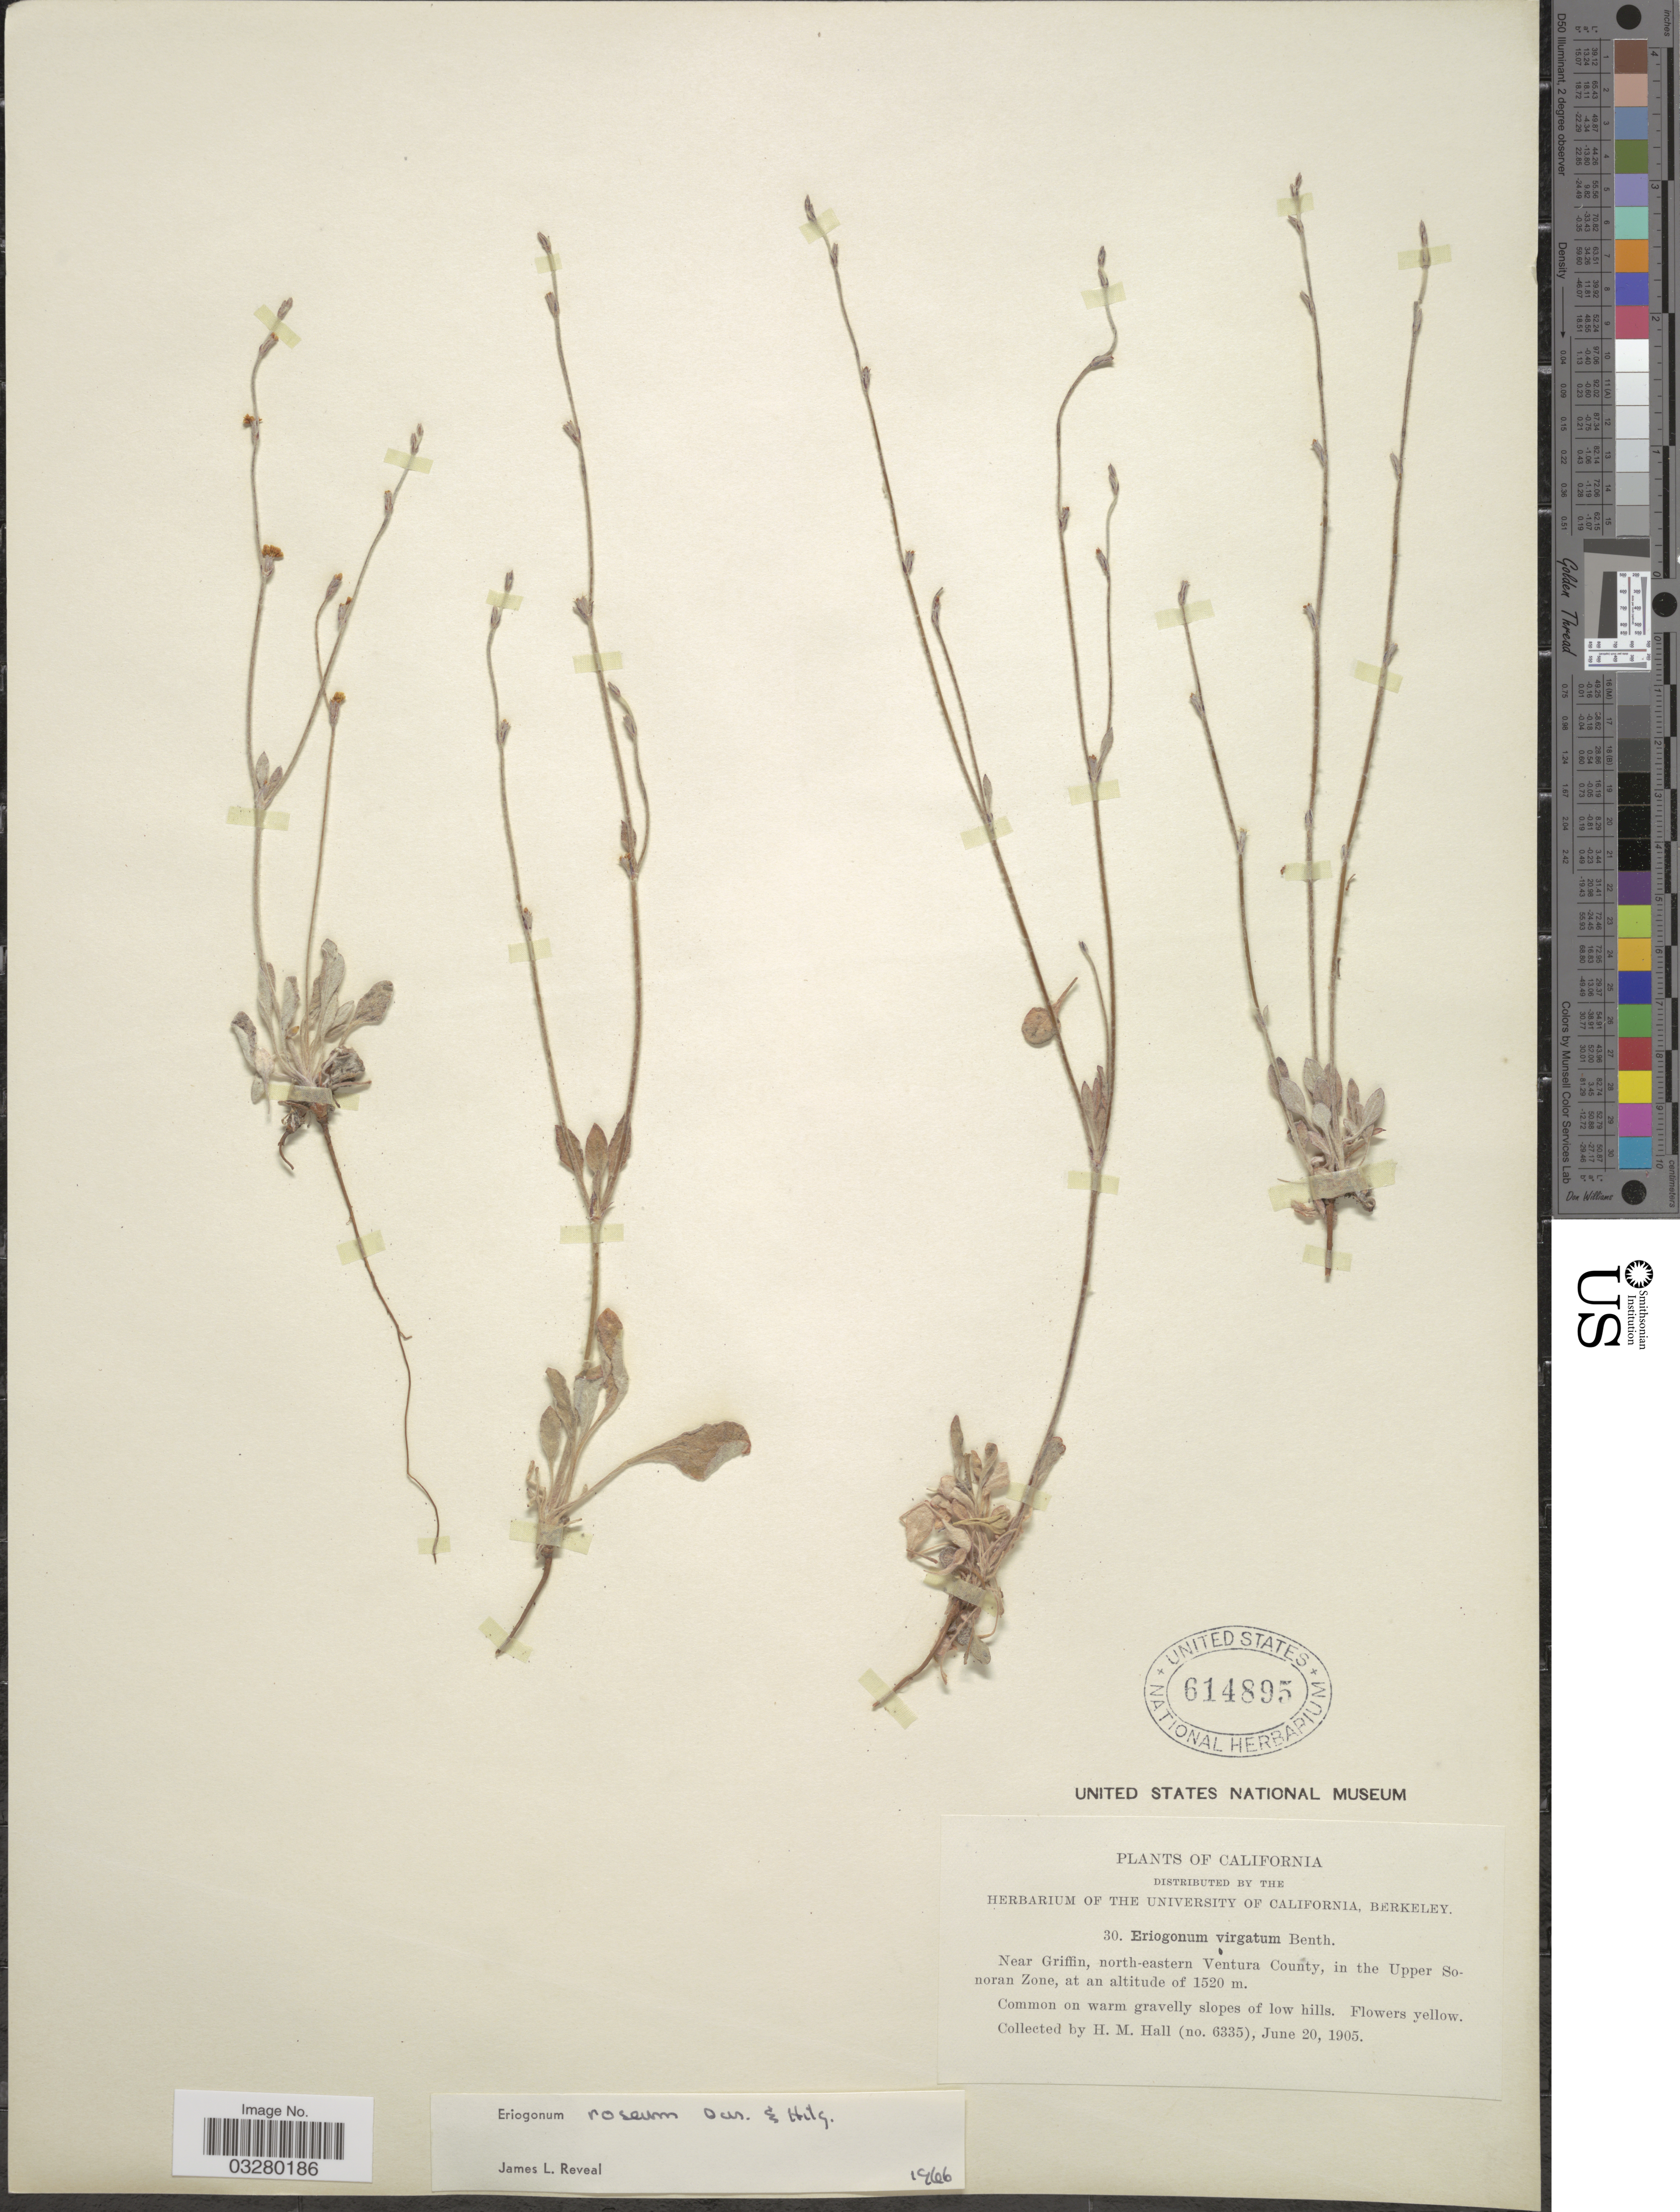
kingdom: Plantae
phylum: Tracheophyta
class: Magnoliopsida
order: Caryophyllales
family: Polygonaceae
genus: Eriogonum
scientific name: Eriogonum roseum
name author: Durand & Hilg.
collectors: H. M. Hall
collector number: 6335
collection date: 1905-06-20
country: United States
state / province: California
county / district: Ventura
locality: Near Griffin, north-eastern Ventura County, in the Upper Sonoran Zone.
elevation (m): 1520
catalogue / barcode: US 614895